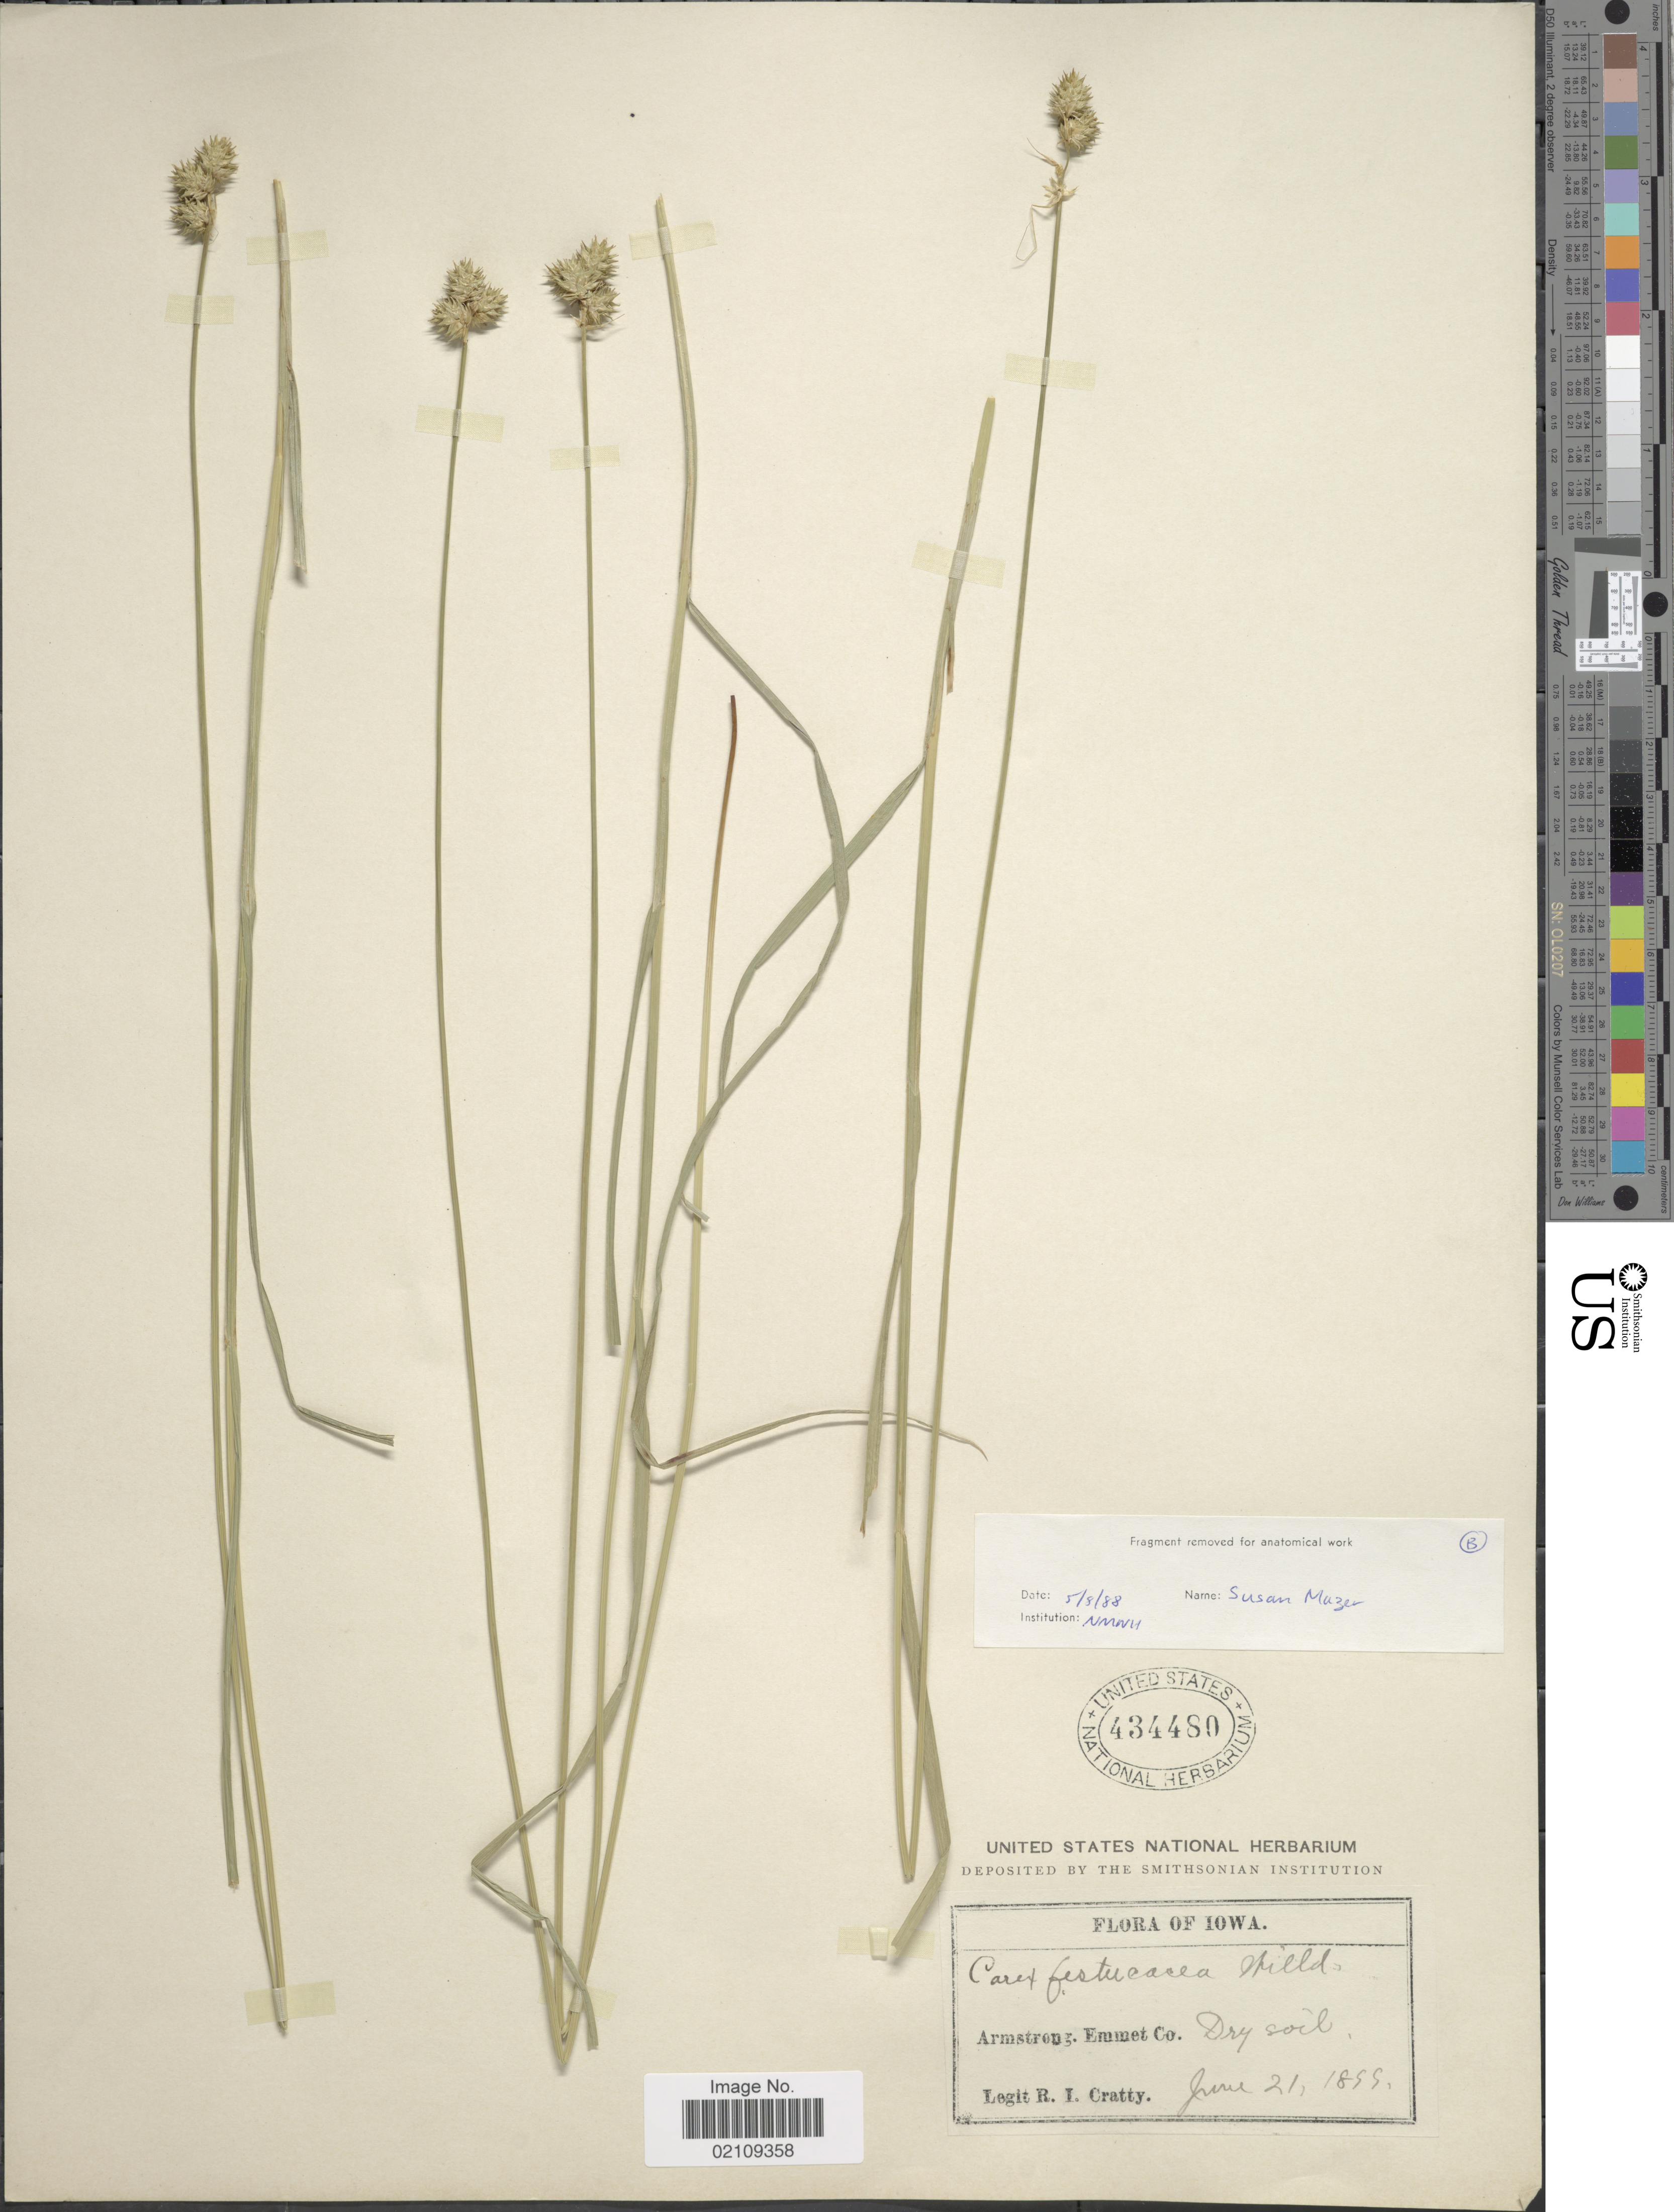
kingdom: Plantae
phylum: Tracheophyta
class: Liliopsida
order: Poales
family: Cyperaceae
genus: Carex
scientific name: Carex festucacea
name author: Willd.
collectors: R. Cratty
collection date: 1899-06-21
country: United States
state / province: Iowa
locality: Armstrong. Emmet Co. Dry soil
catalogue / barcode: US 434480